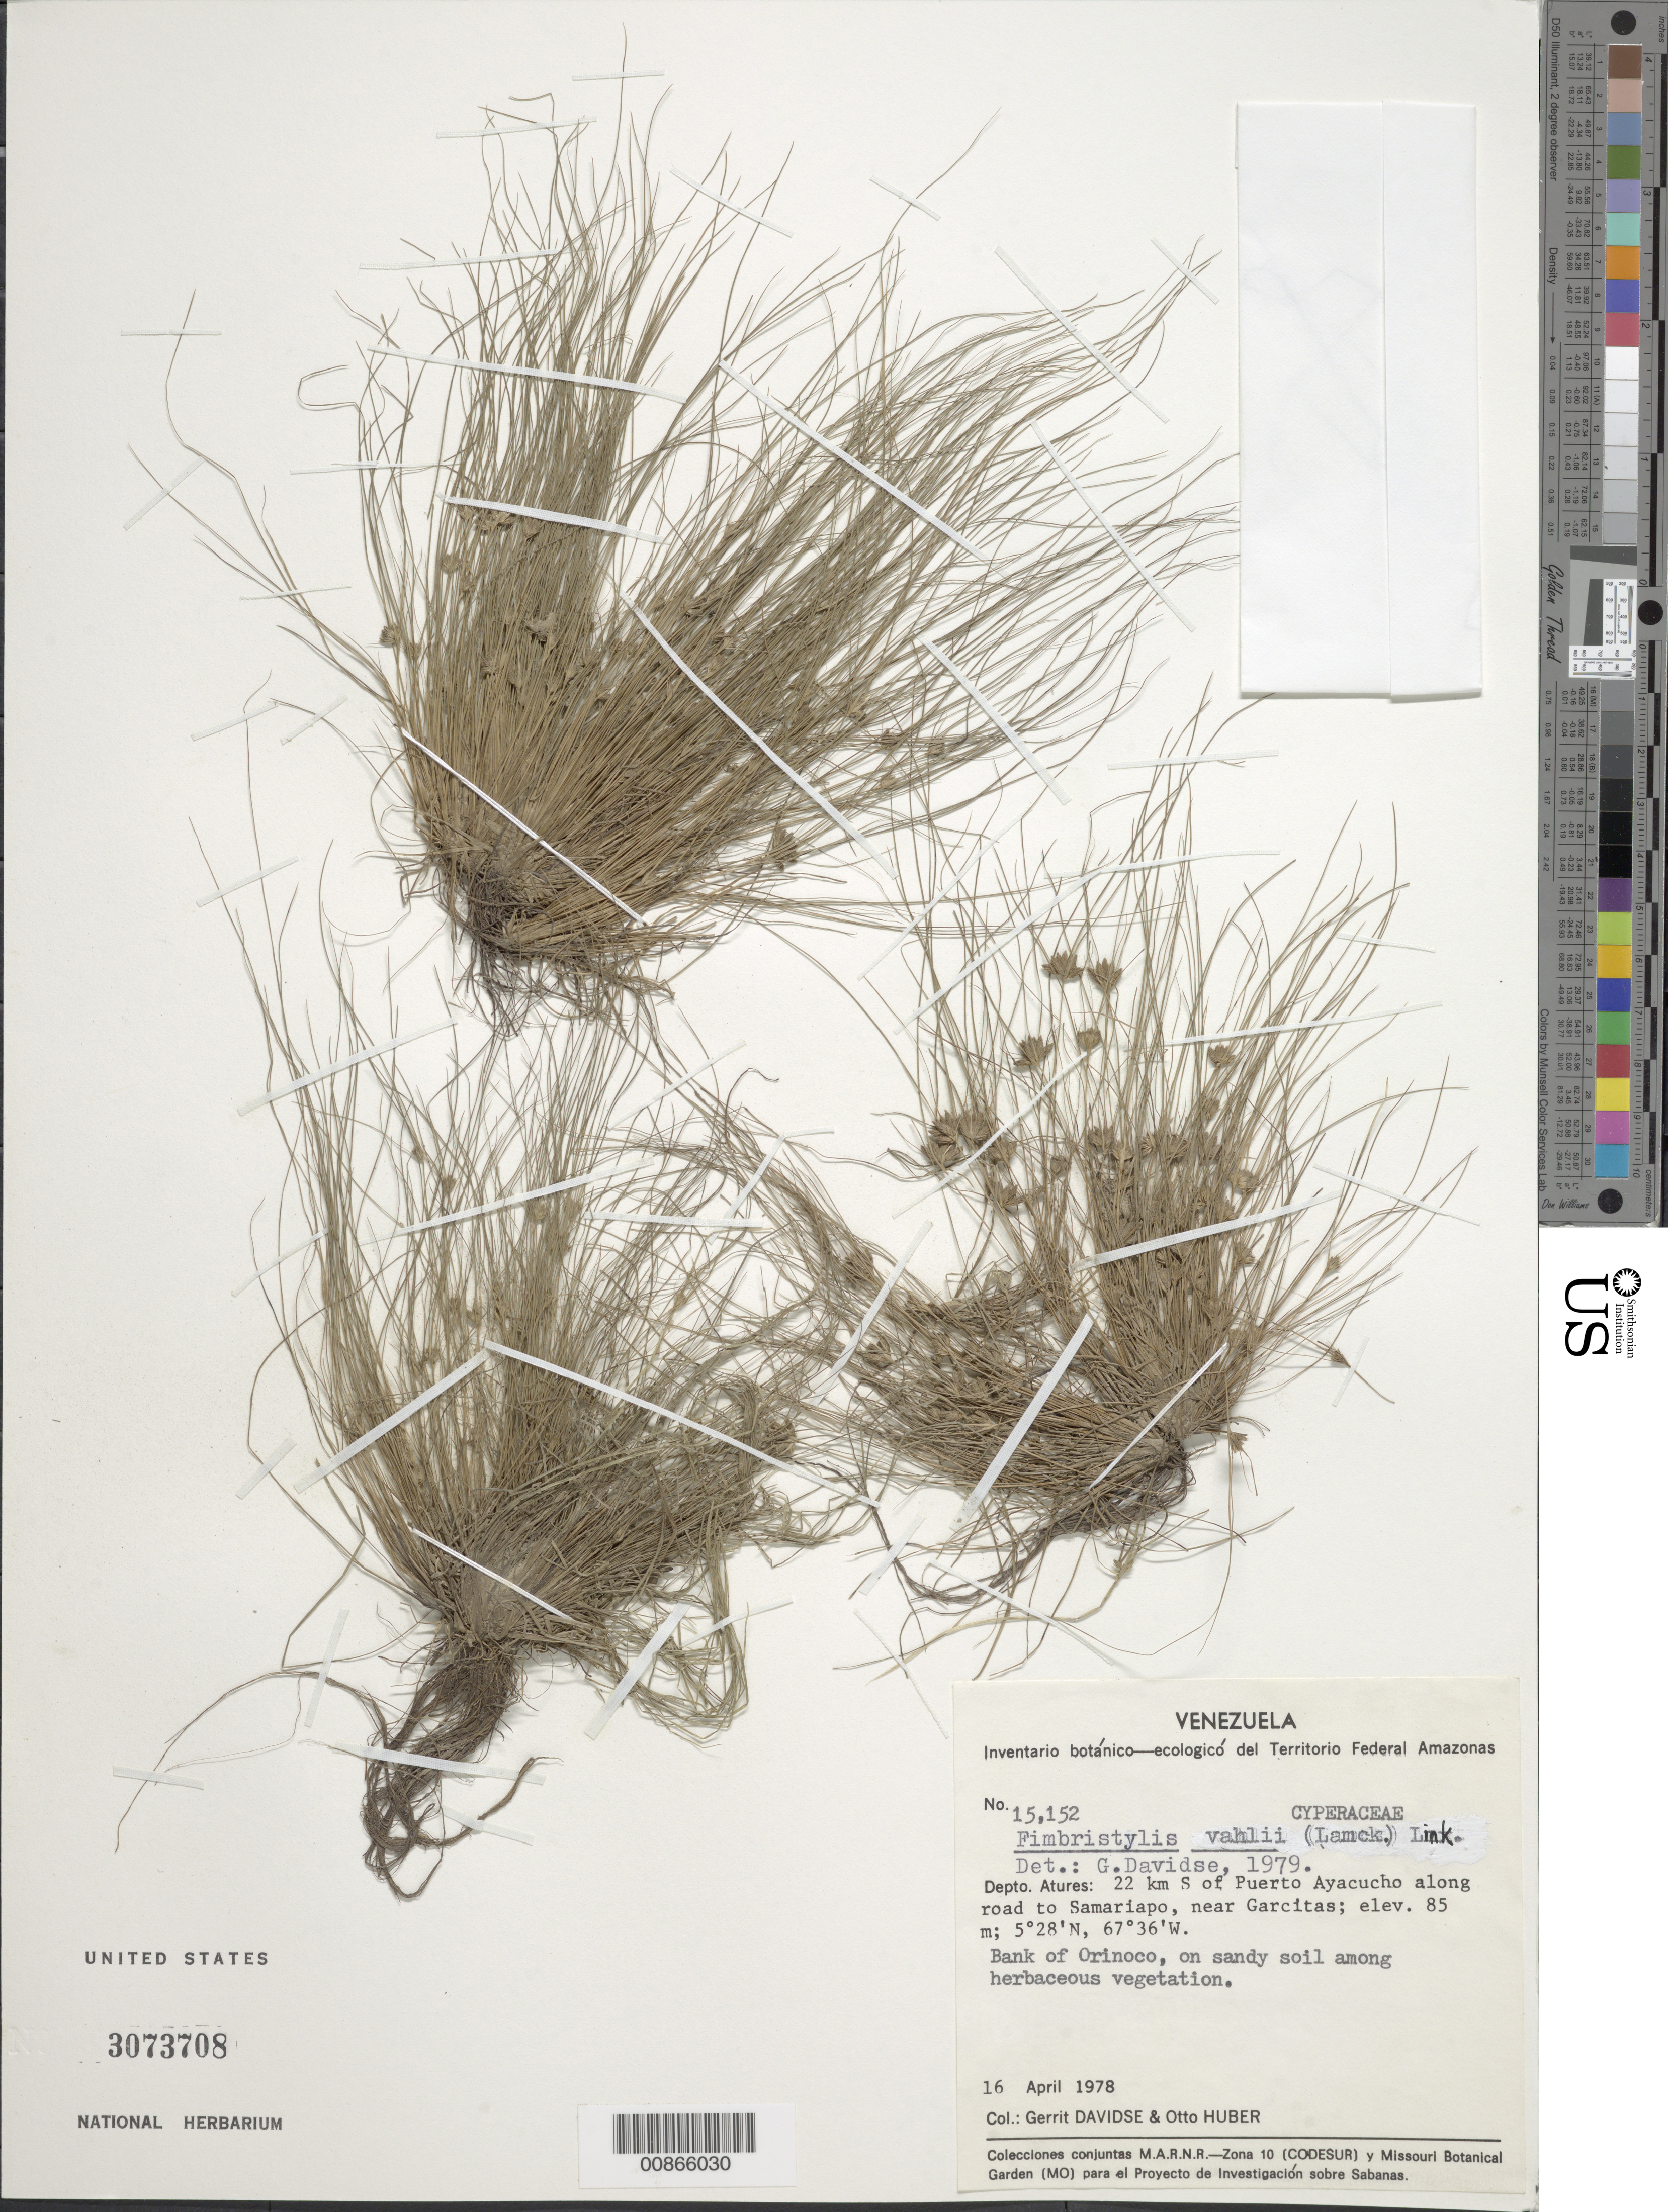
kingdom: Plantae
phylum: Tracheophyta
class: Liliopsida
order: Poales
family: Cyperaceae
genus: Fimbristylis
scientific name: Fimbristylis vahlii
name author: (Lam.) Link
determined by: Davidse, Gerrit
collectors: G. Davidse & O. Huber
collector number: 15152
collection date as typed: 16-Apr-78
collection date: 1978-04-16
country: Venezuela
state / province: Amazonas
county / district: Atures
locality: Puerto Ayacucho, 22 km S of along road to Samariapo, near Garcitas, Río Orinoco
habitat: Riverbank, on sandy soil among herbaceous vegetation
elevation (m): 85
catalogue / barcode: US 3073708